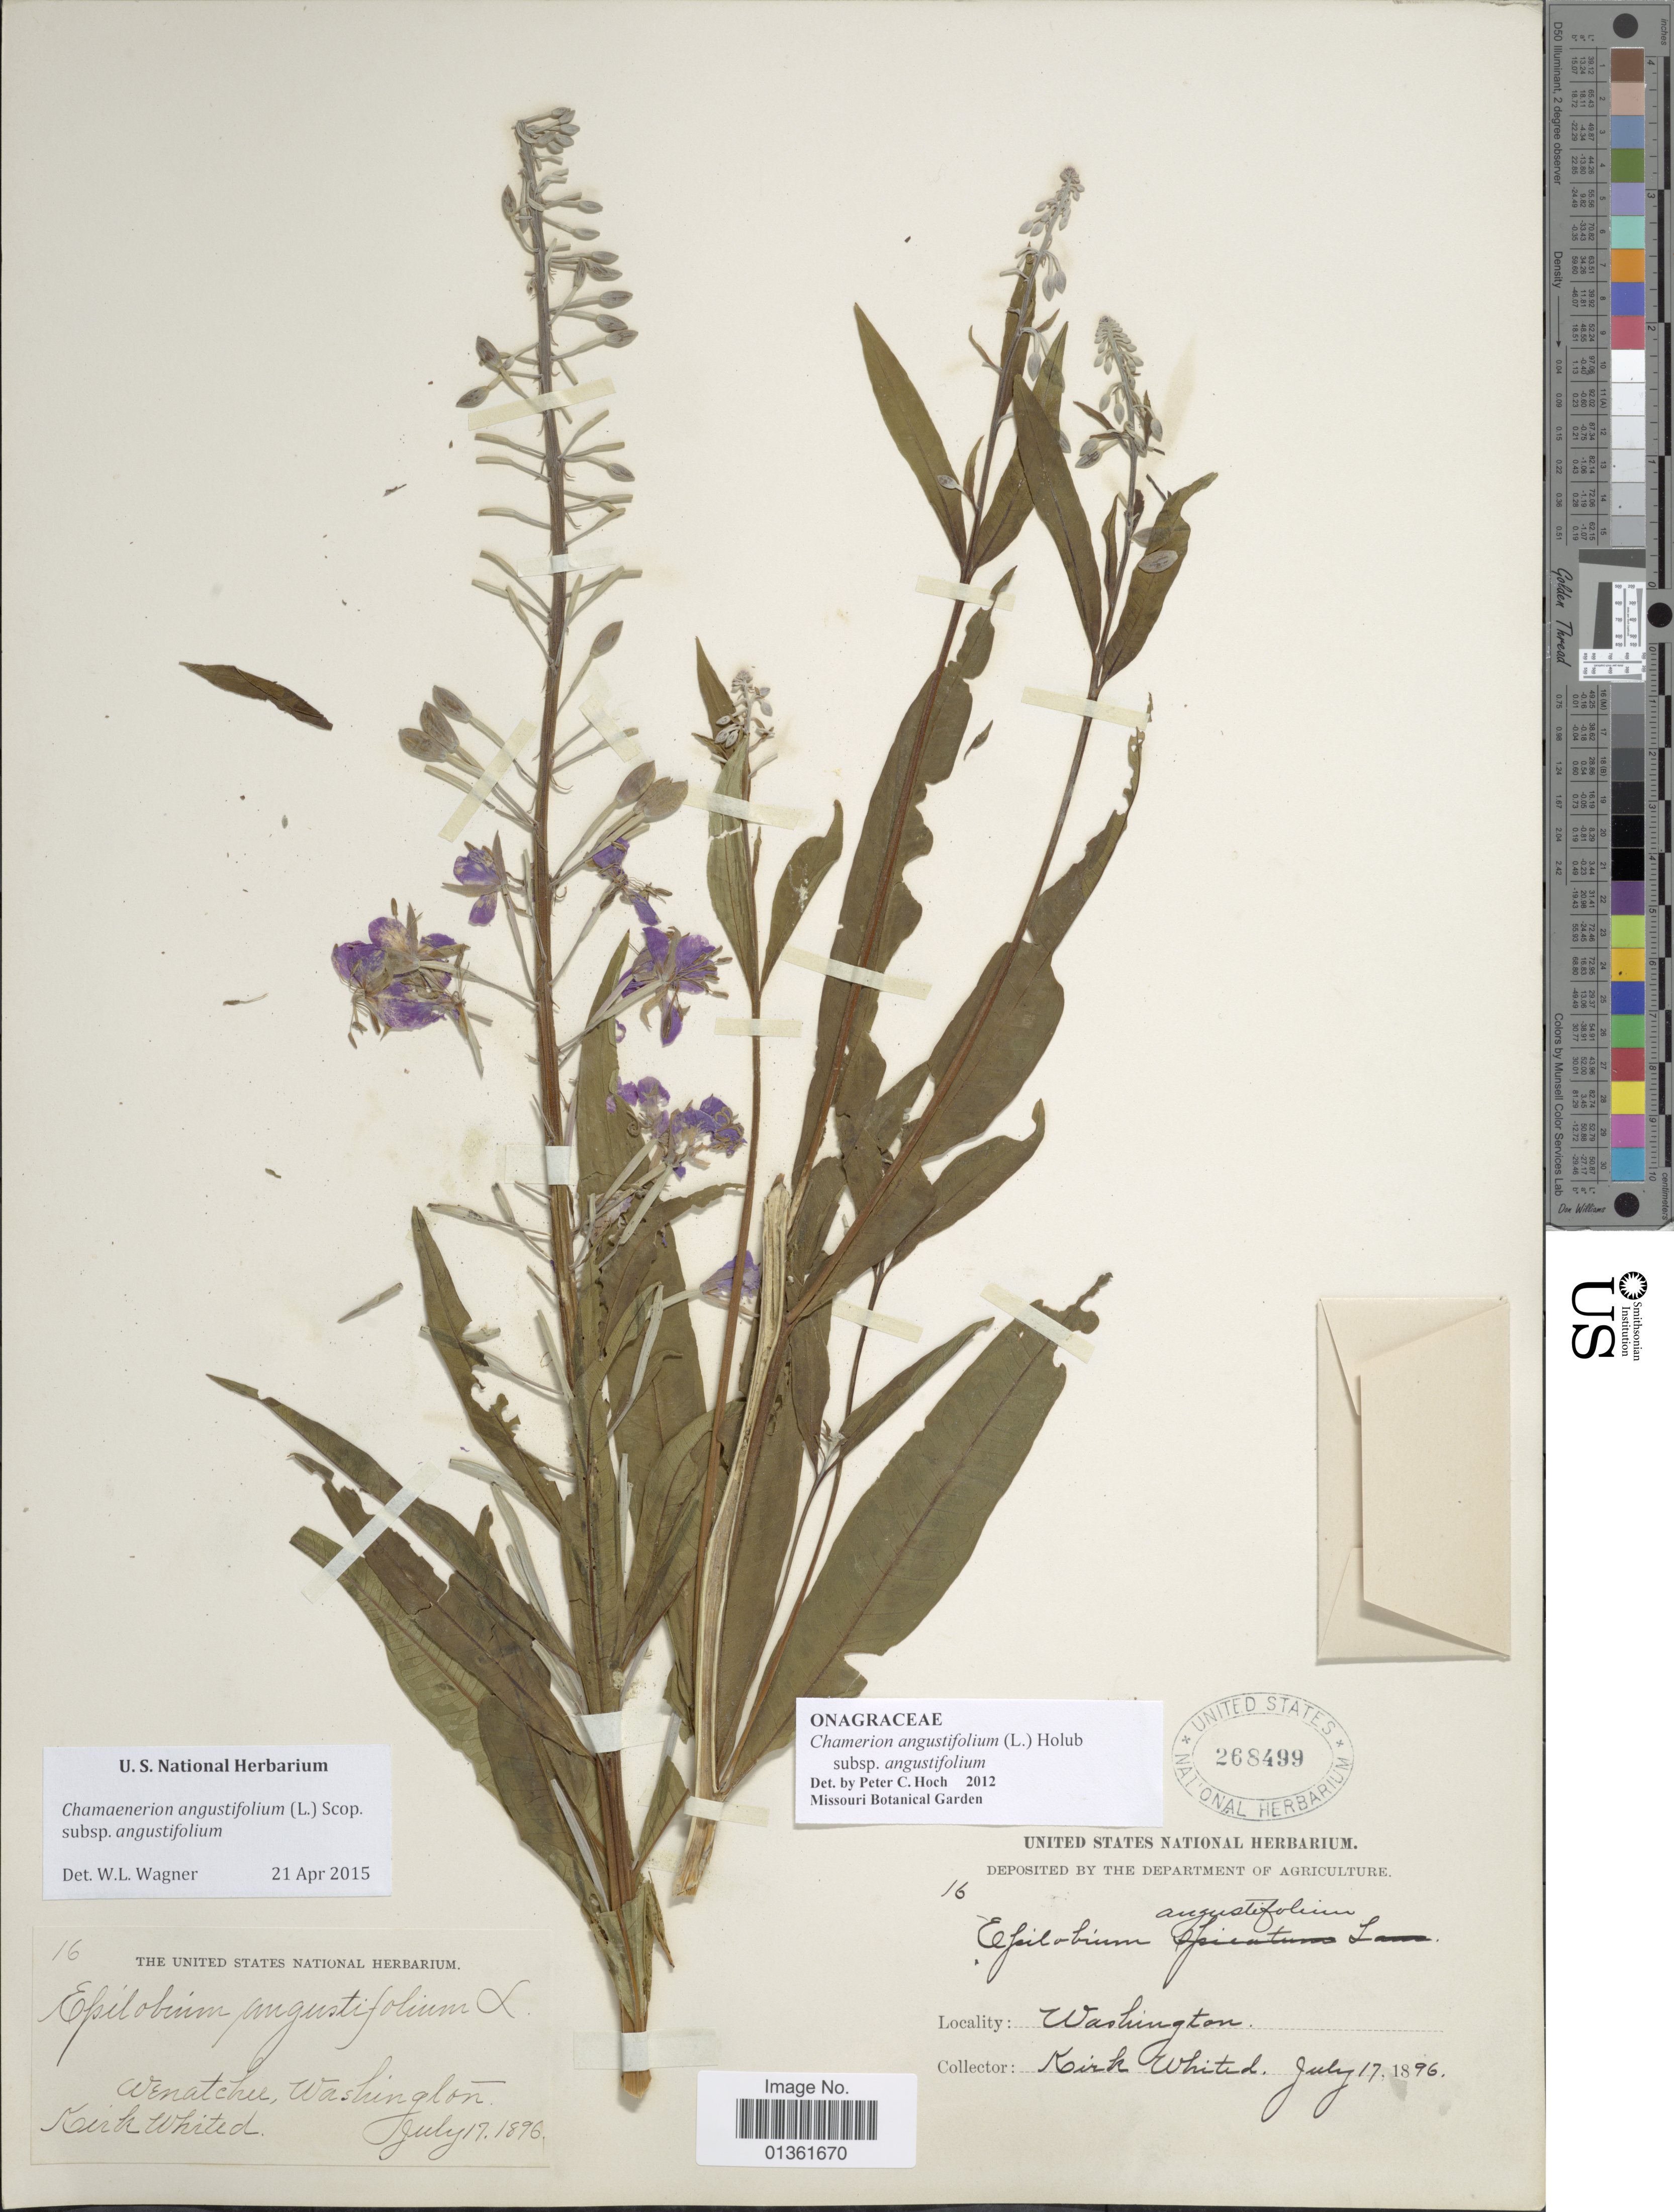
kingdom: Plantae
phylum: Tracheophyta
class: Magnoliopsida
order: Myrtales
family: Onagraceae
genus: Chamaenerion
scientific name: Chamaenerion angustifolium subsp. angustifolium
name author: (L.) Scop.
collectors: K. Whited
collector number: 16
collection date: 1896-07-17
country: United States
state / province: Washington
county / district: Chelan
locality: Wenatchee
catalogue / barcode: US 268499